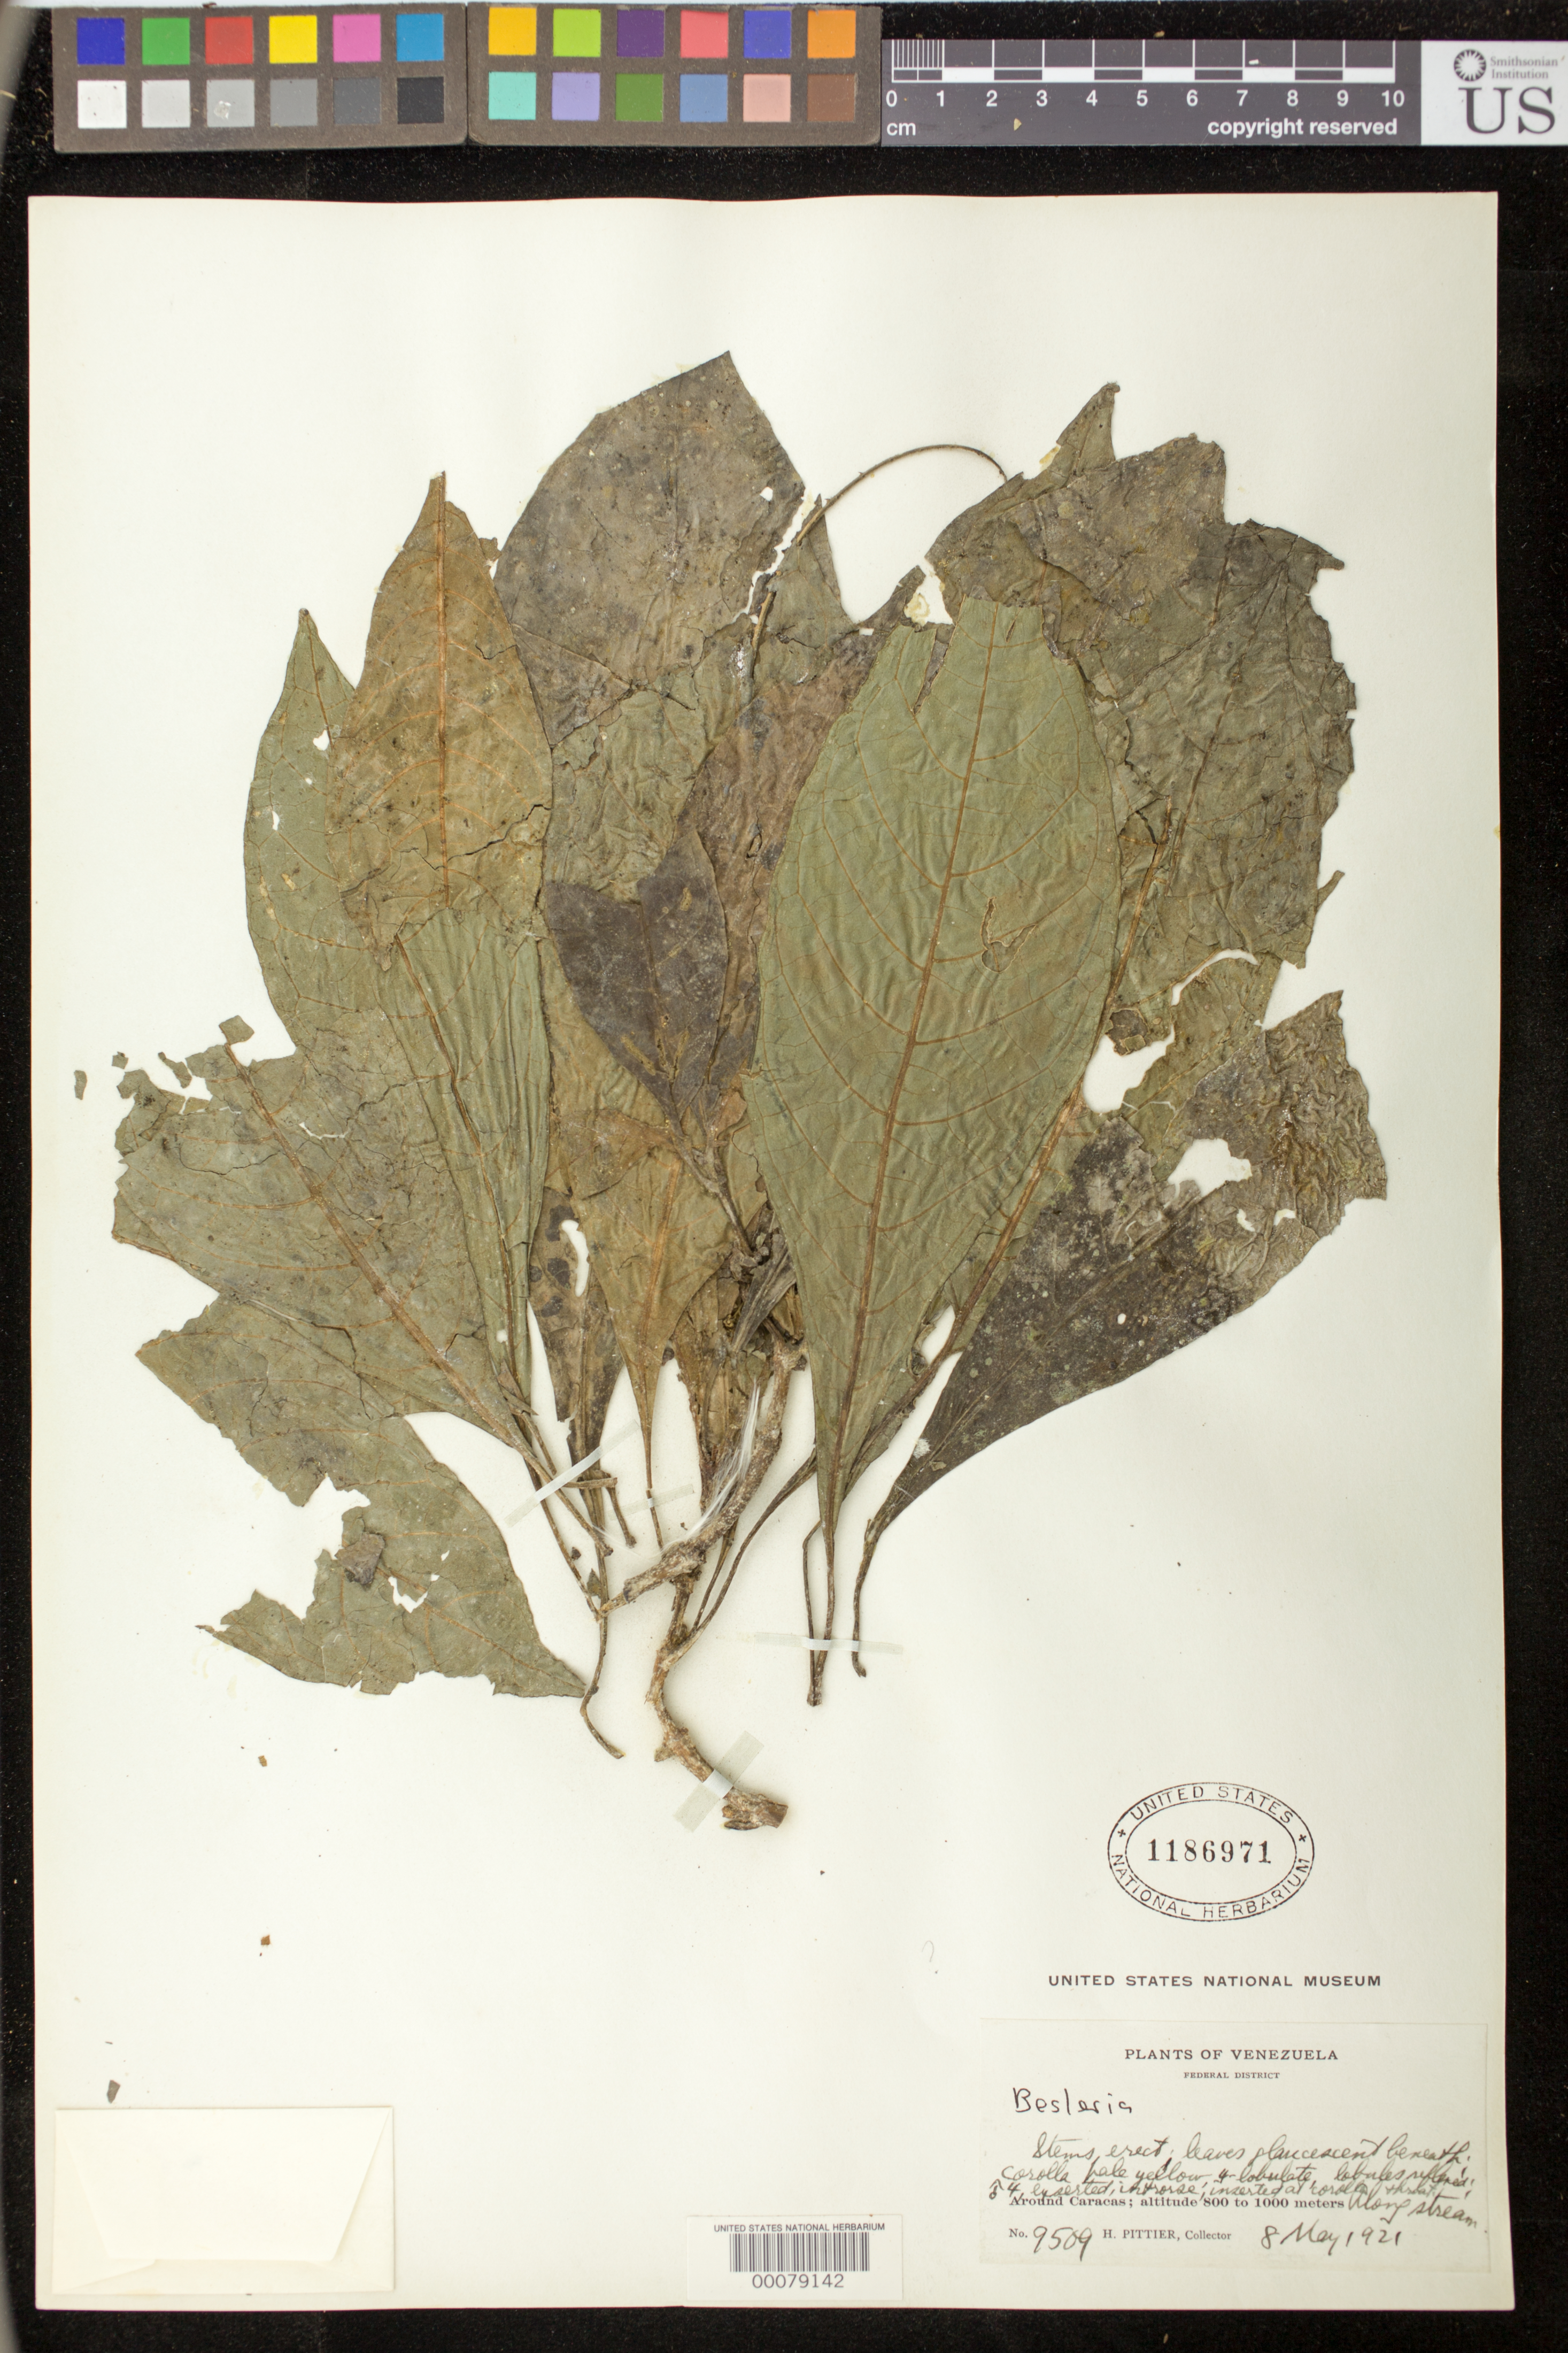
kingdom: Plantae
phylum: Tracheophyta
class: Magnoliopsida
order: Lamiales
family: Gesneriaceae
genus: Besleria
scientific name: Besleria sp.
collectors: H. F. Pittier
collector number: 9509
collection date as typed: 08 May 1921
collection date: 1921-05-08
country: Venezuela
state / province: Distrito Federal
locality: Around Caracas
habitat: Along stream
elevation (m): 800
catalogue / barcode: US 1186971